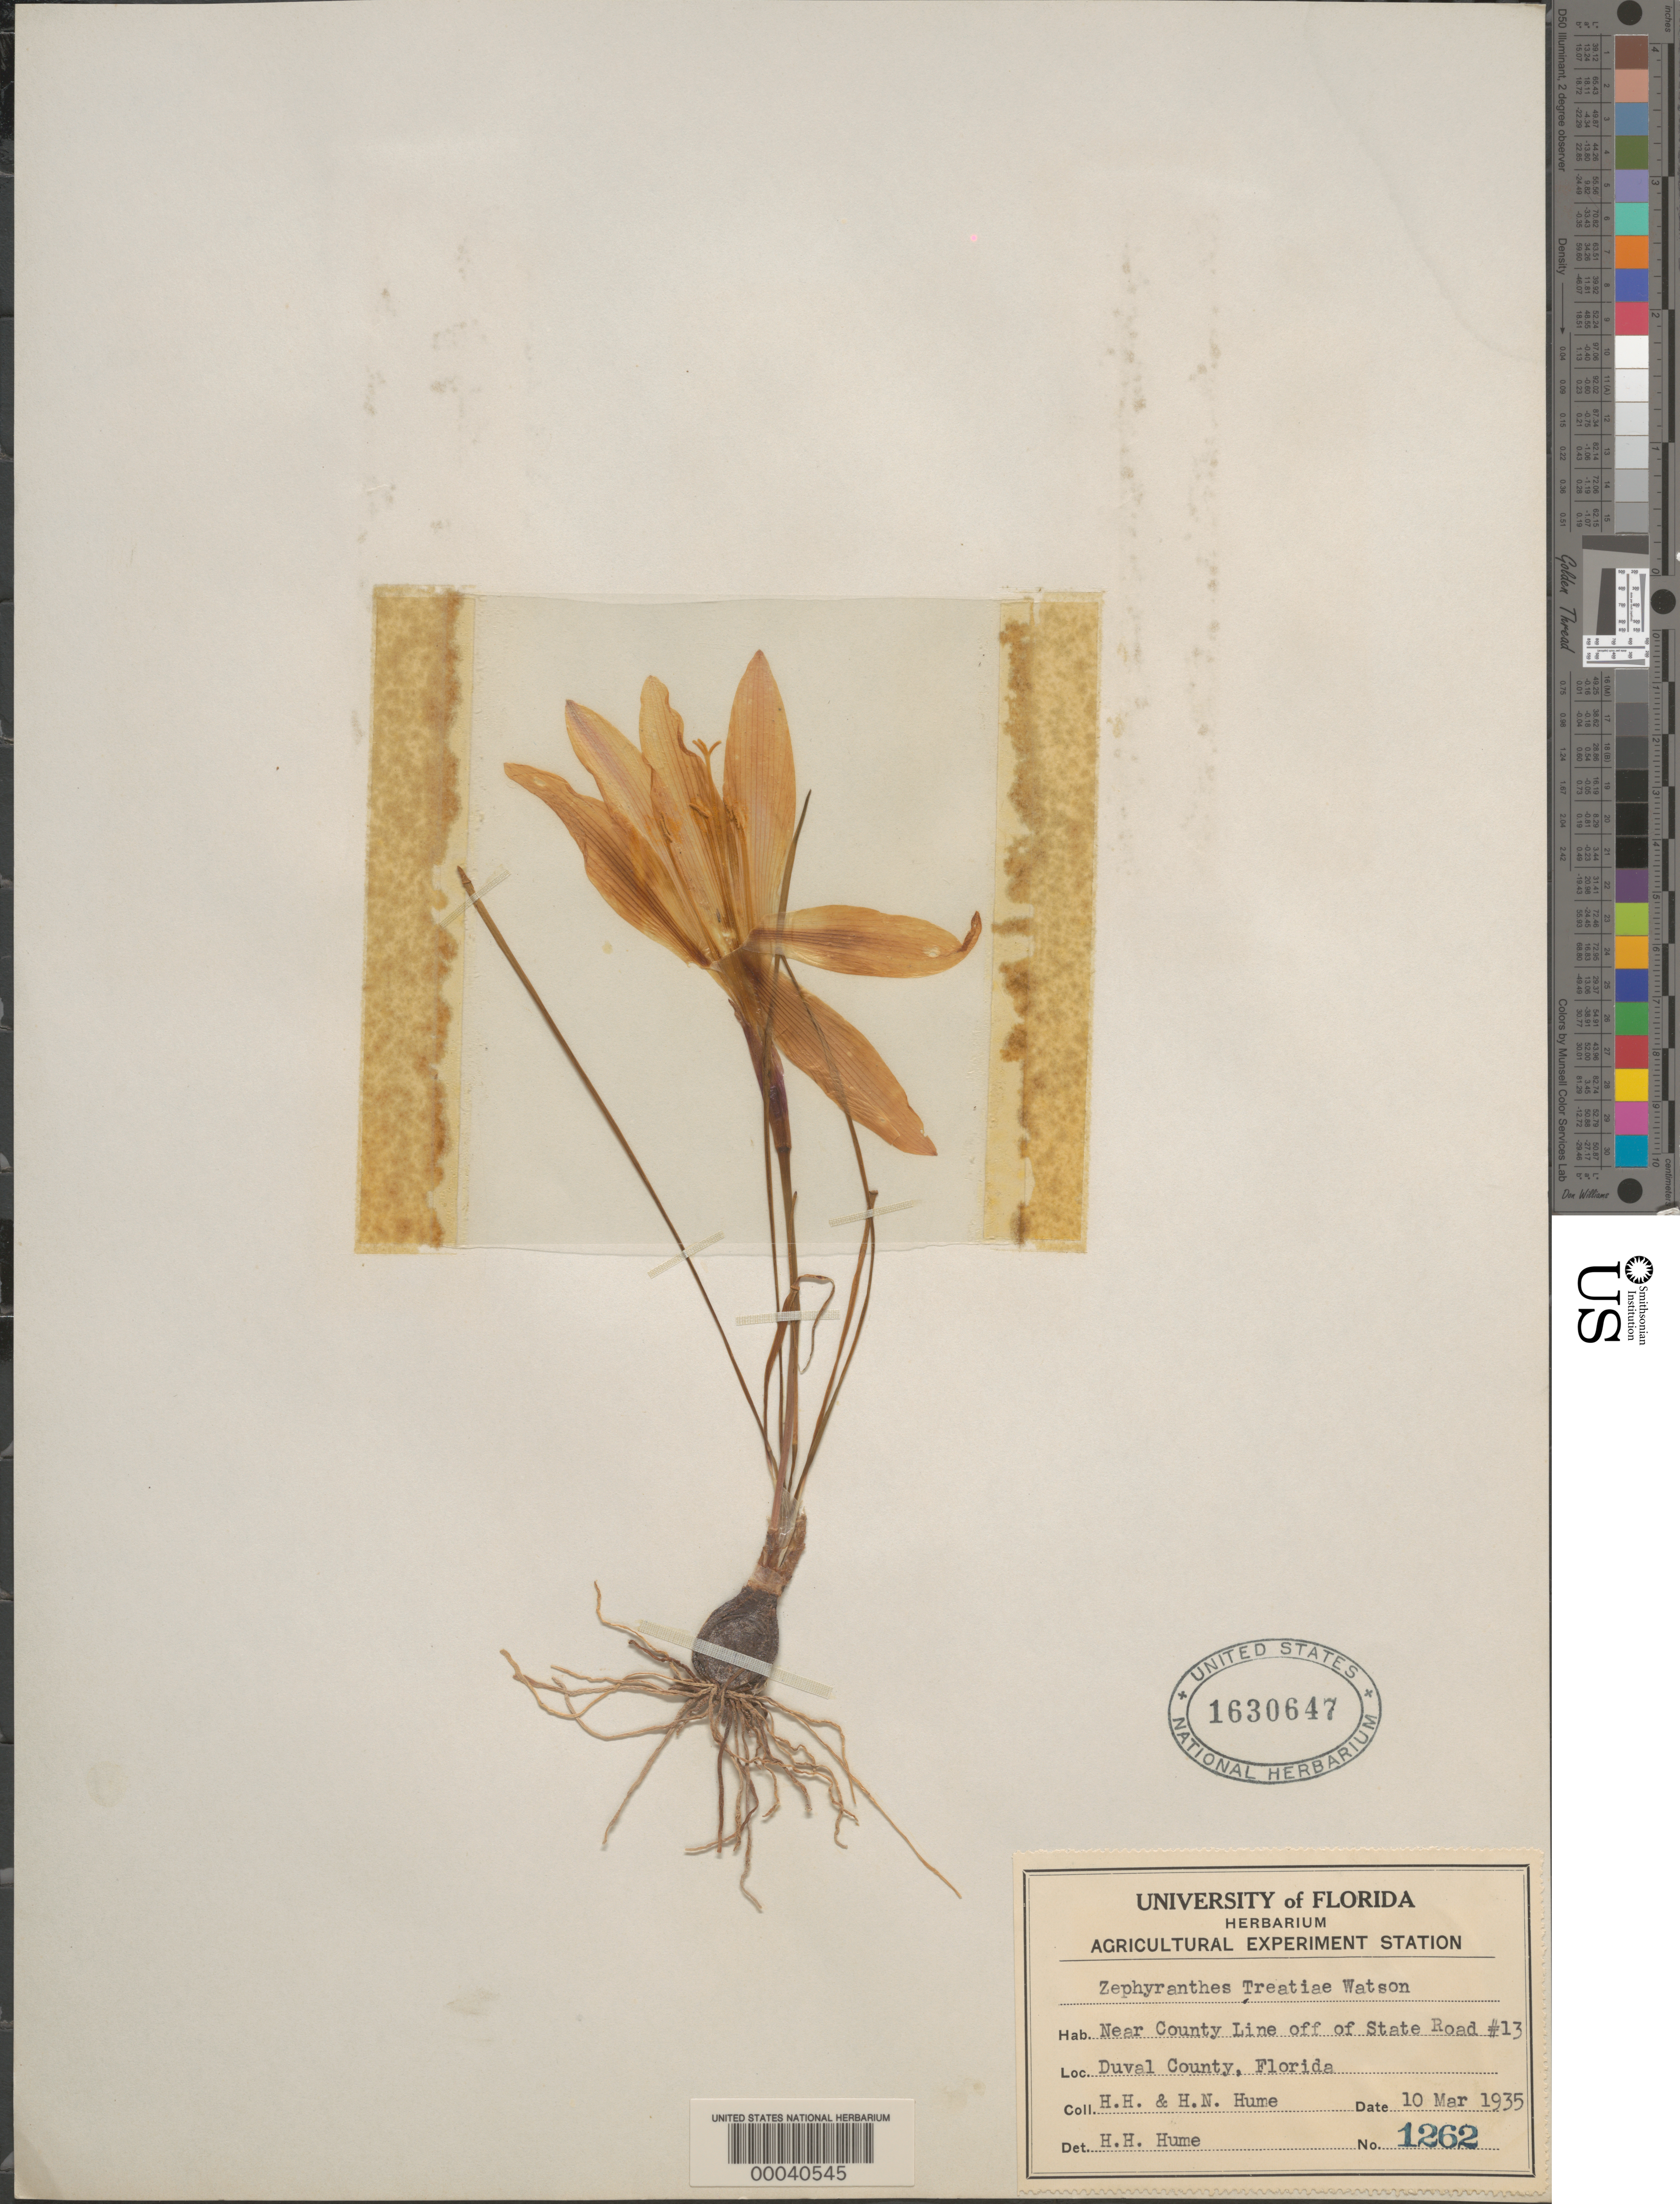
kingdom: Plantae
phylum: Tracheophyta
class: Liliopsida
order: Asparagales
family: Amaryllidaceae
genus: Zephyranthes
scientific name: Zephyranthes treatiae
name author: S. Watson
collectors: H. Hume & H. Hume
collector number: Univ Of Fl Herb 1262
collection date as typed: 10 Mar 1935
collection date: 1935-03-10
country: United States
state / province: Florida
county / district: Duval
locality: Near county line off state rd. 13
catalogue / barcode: US 1630647